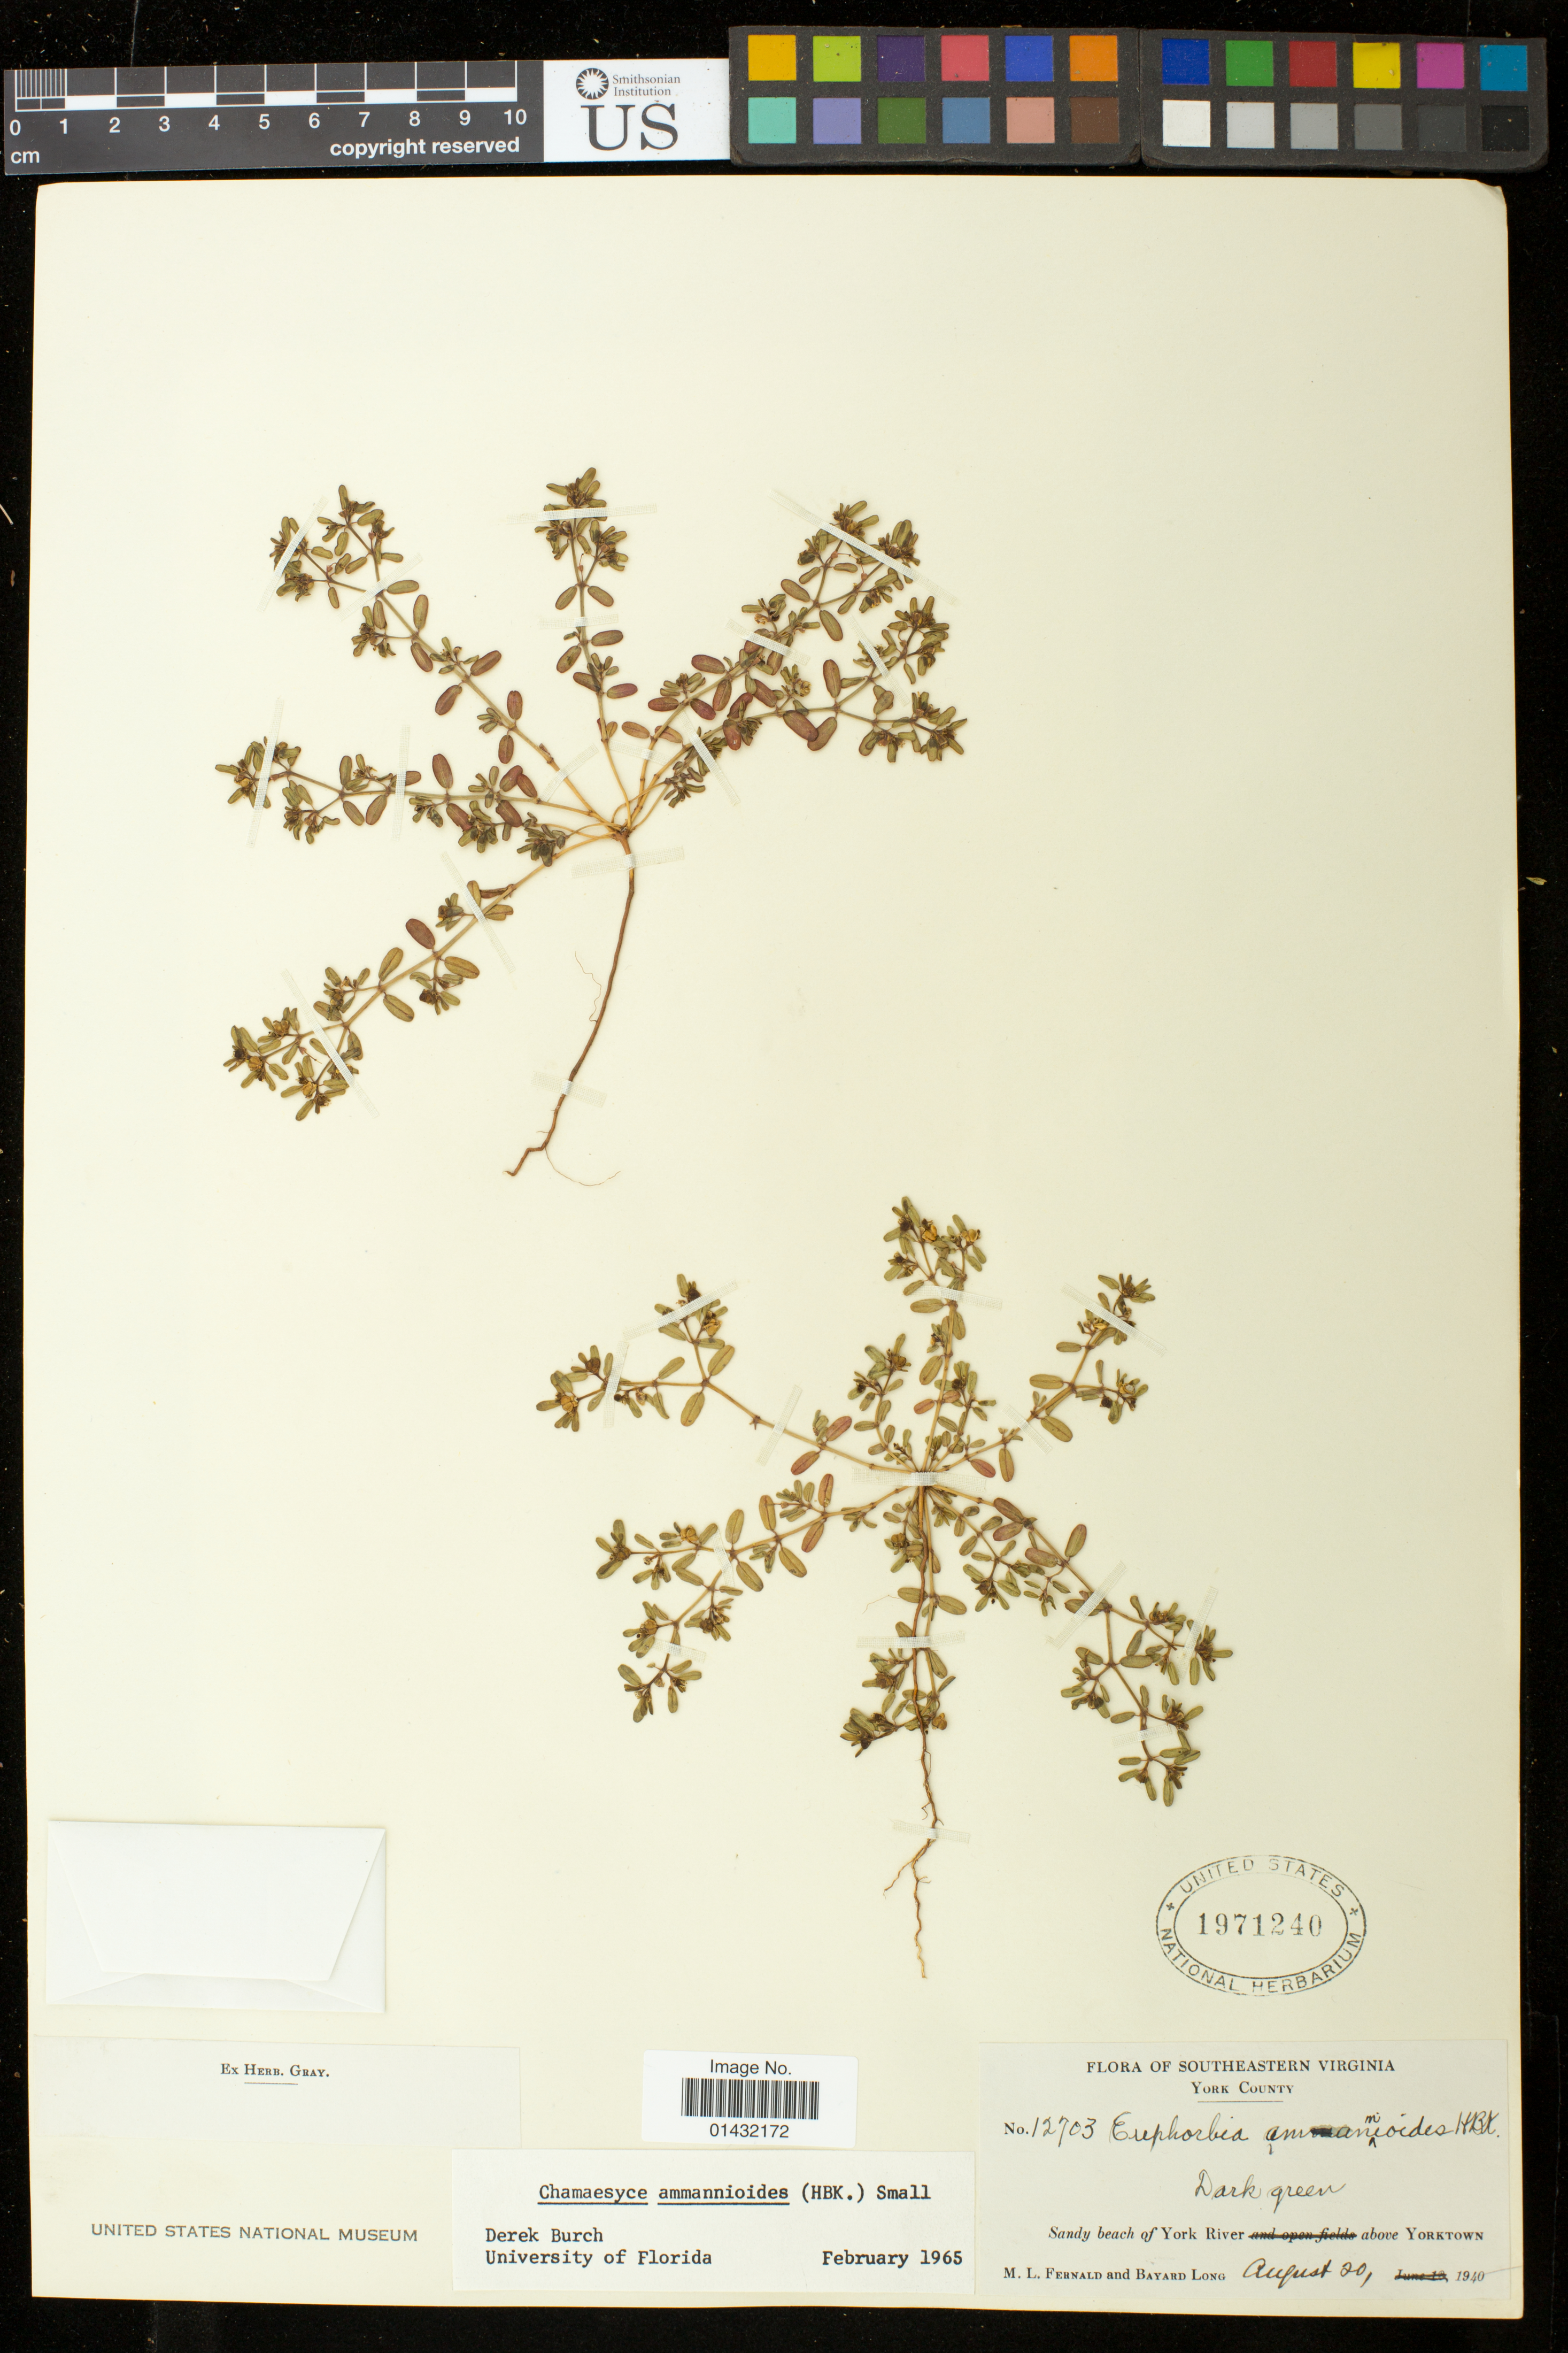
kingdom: Plantae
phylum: Tracheophyta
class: Magnoliopsida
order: Malpighiales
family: Euphorbiaceae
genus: Euphorbia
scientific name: Euphorbia bombensis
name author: Jacq.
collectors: M. L. Fernald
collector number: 12703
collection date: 1940-08-20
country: United States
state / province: Virginia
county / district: York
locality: beach of York River above Yorktown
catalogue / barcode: US 1971240